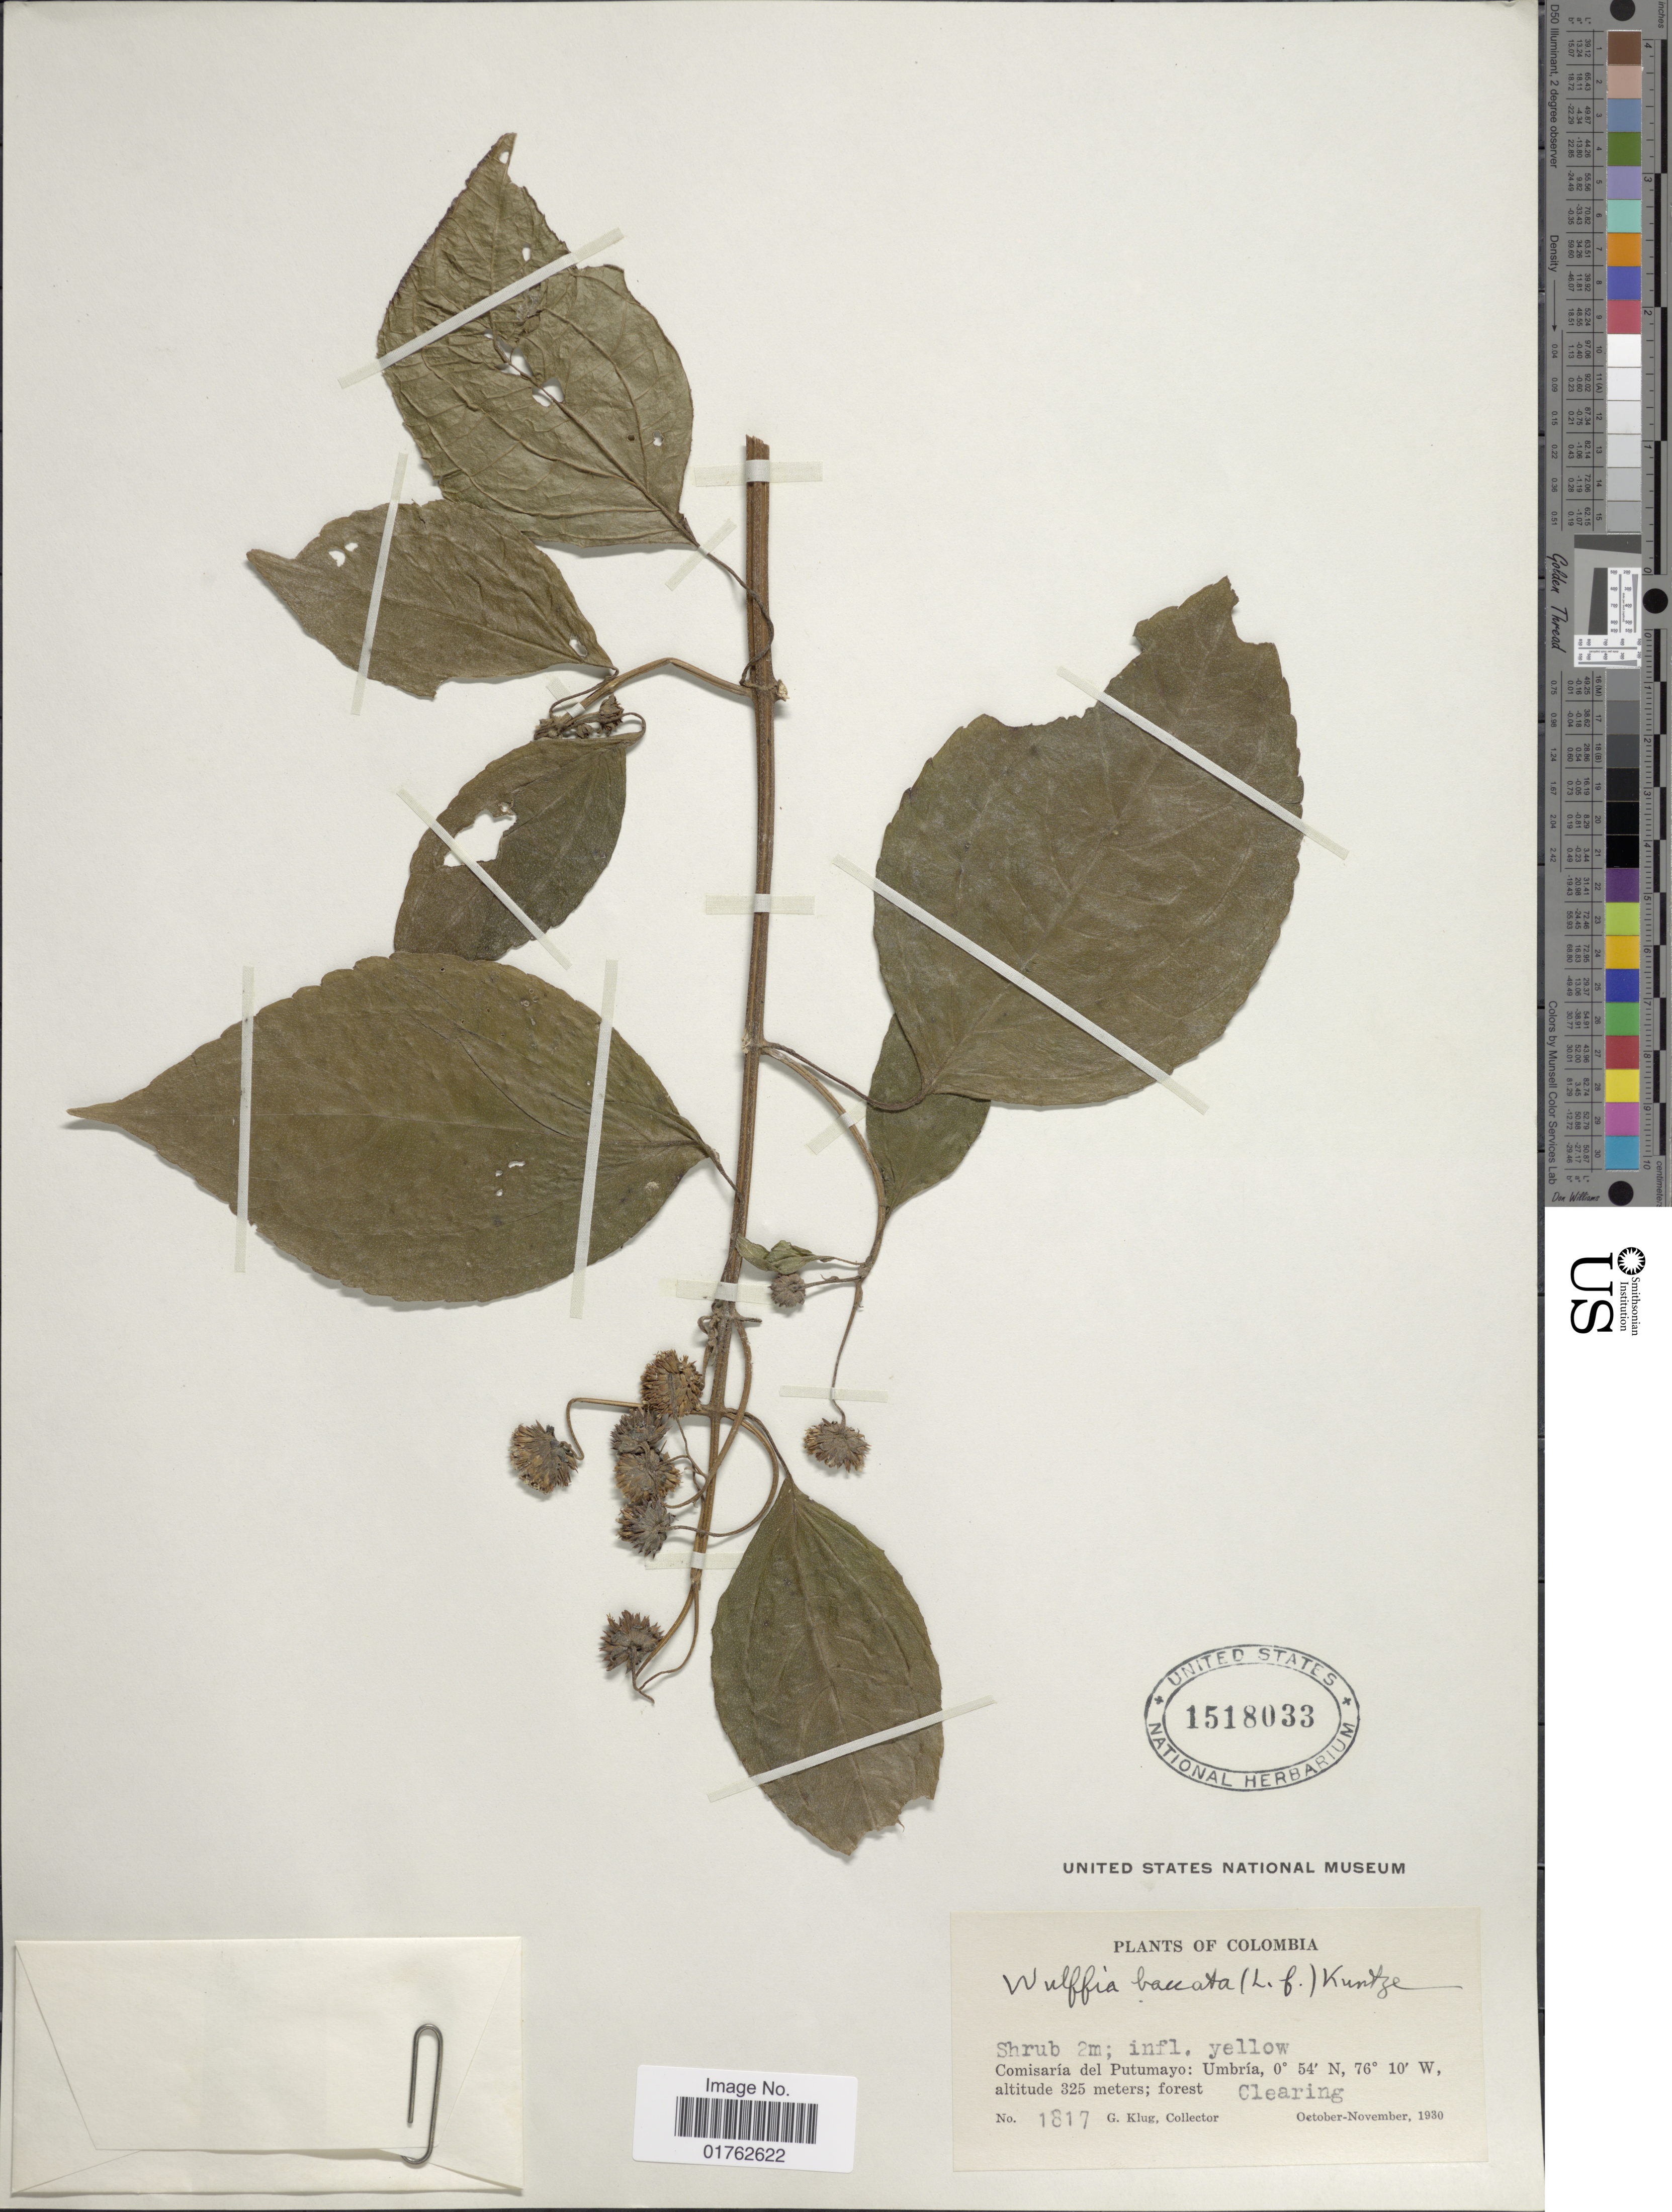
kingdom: Plantae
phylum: Tracheophyta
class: Magnoliopsida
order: Asterales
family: Asteraceae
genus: Wulffia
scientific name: Wulffia baccata var. baccata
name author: (L.) Kuntze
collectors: G. Klug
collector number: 1817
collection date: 1930-10/1930-11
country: Colombia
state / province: Putumayo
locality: Comisaria del Putumayo: Umbria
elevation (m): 325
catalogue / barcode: US 1518033